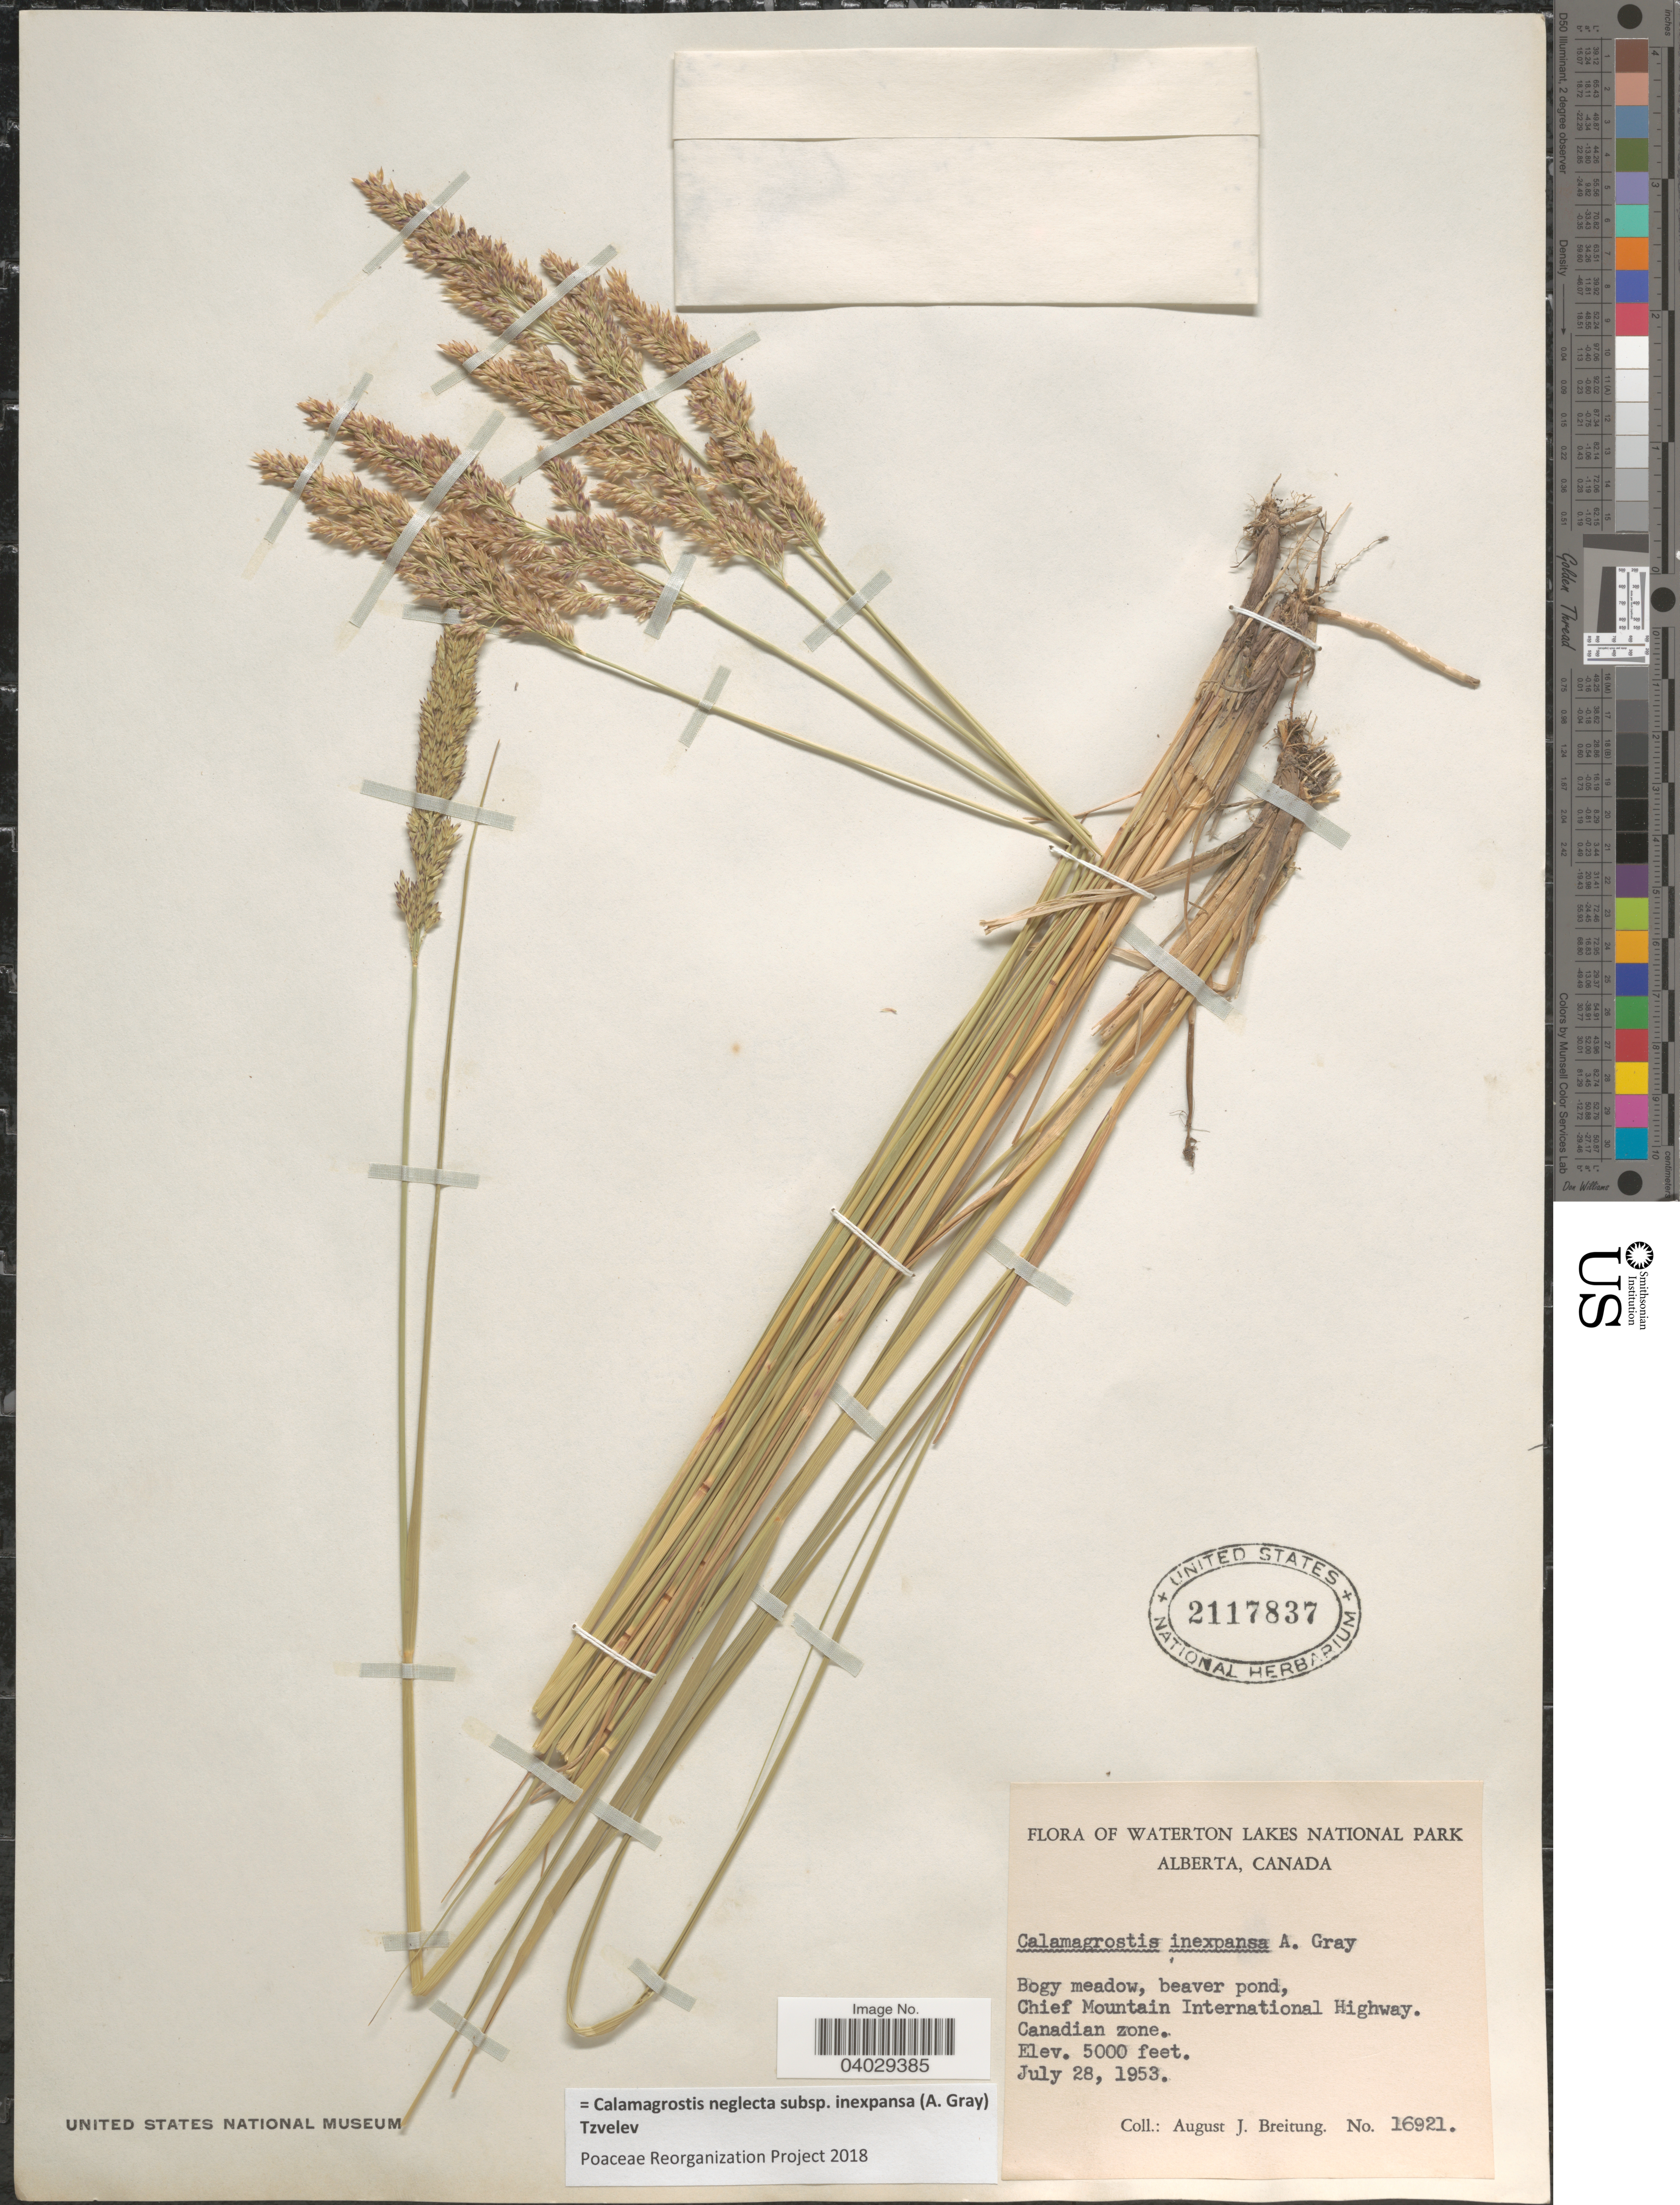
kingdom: Plantae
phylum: Tracheophyta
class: Liliopsida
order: Poales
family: Poaceae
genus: Calamagrostis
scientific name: Calamagrostis neglecta subsp. inexpansa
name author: (A. Gray) Tzvelev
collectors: A. Breitung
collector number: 16921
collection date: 1953-07-28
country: Canada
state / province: Alberta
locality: Waterton Lakes National Park. Chief Mountain International Highway. Canadian zone.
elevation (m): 1524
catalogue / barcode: US 2117837